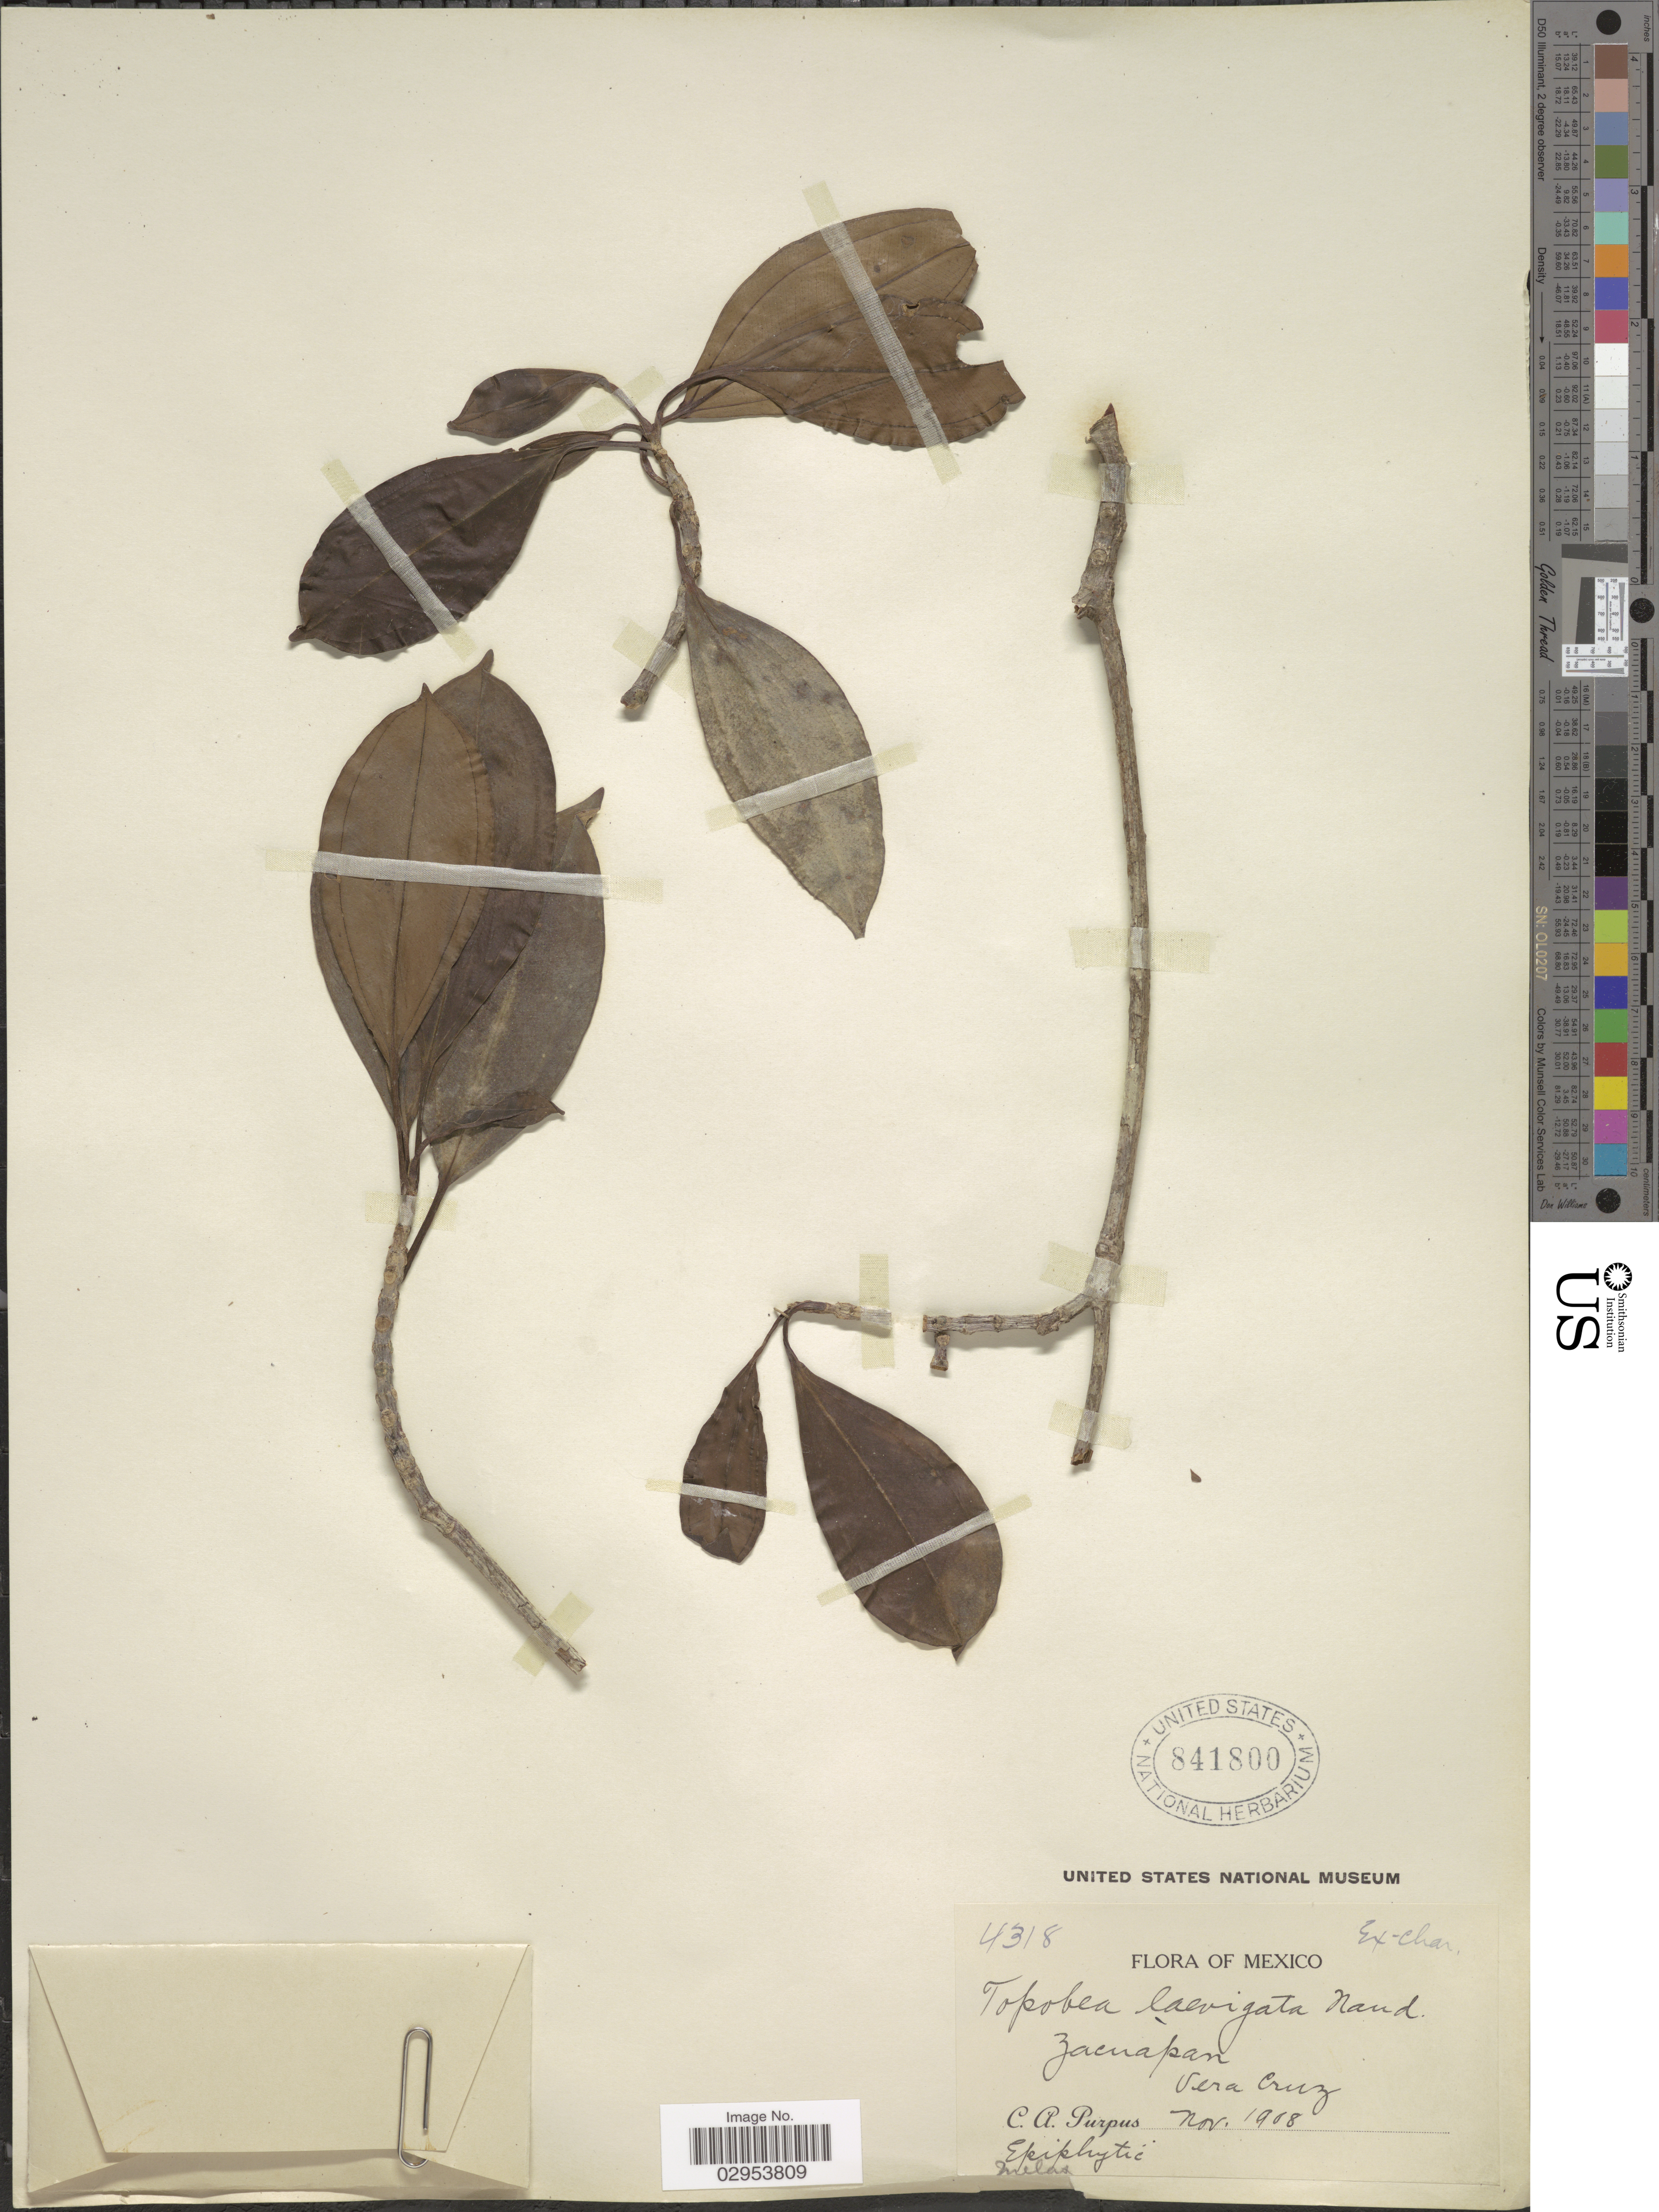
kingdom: Plantae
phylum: Tracheophyta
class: Magnoliopsida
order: Myrtales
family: Melastomataceae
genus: Topobea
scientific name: Topobea laevigata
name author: (D. Don) Naudin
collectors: C. A. Purpus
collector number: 4318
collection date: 1908-11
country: Mexico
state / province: Veracruz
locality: Zacuapan, Vera Cruz.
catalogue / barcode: US 841800